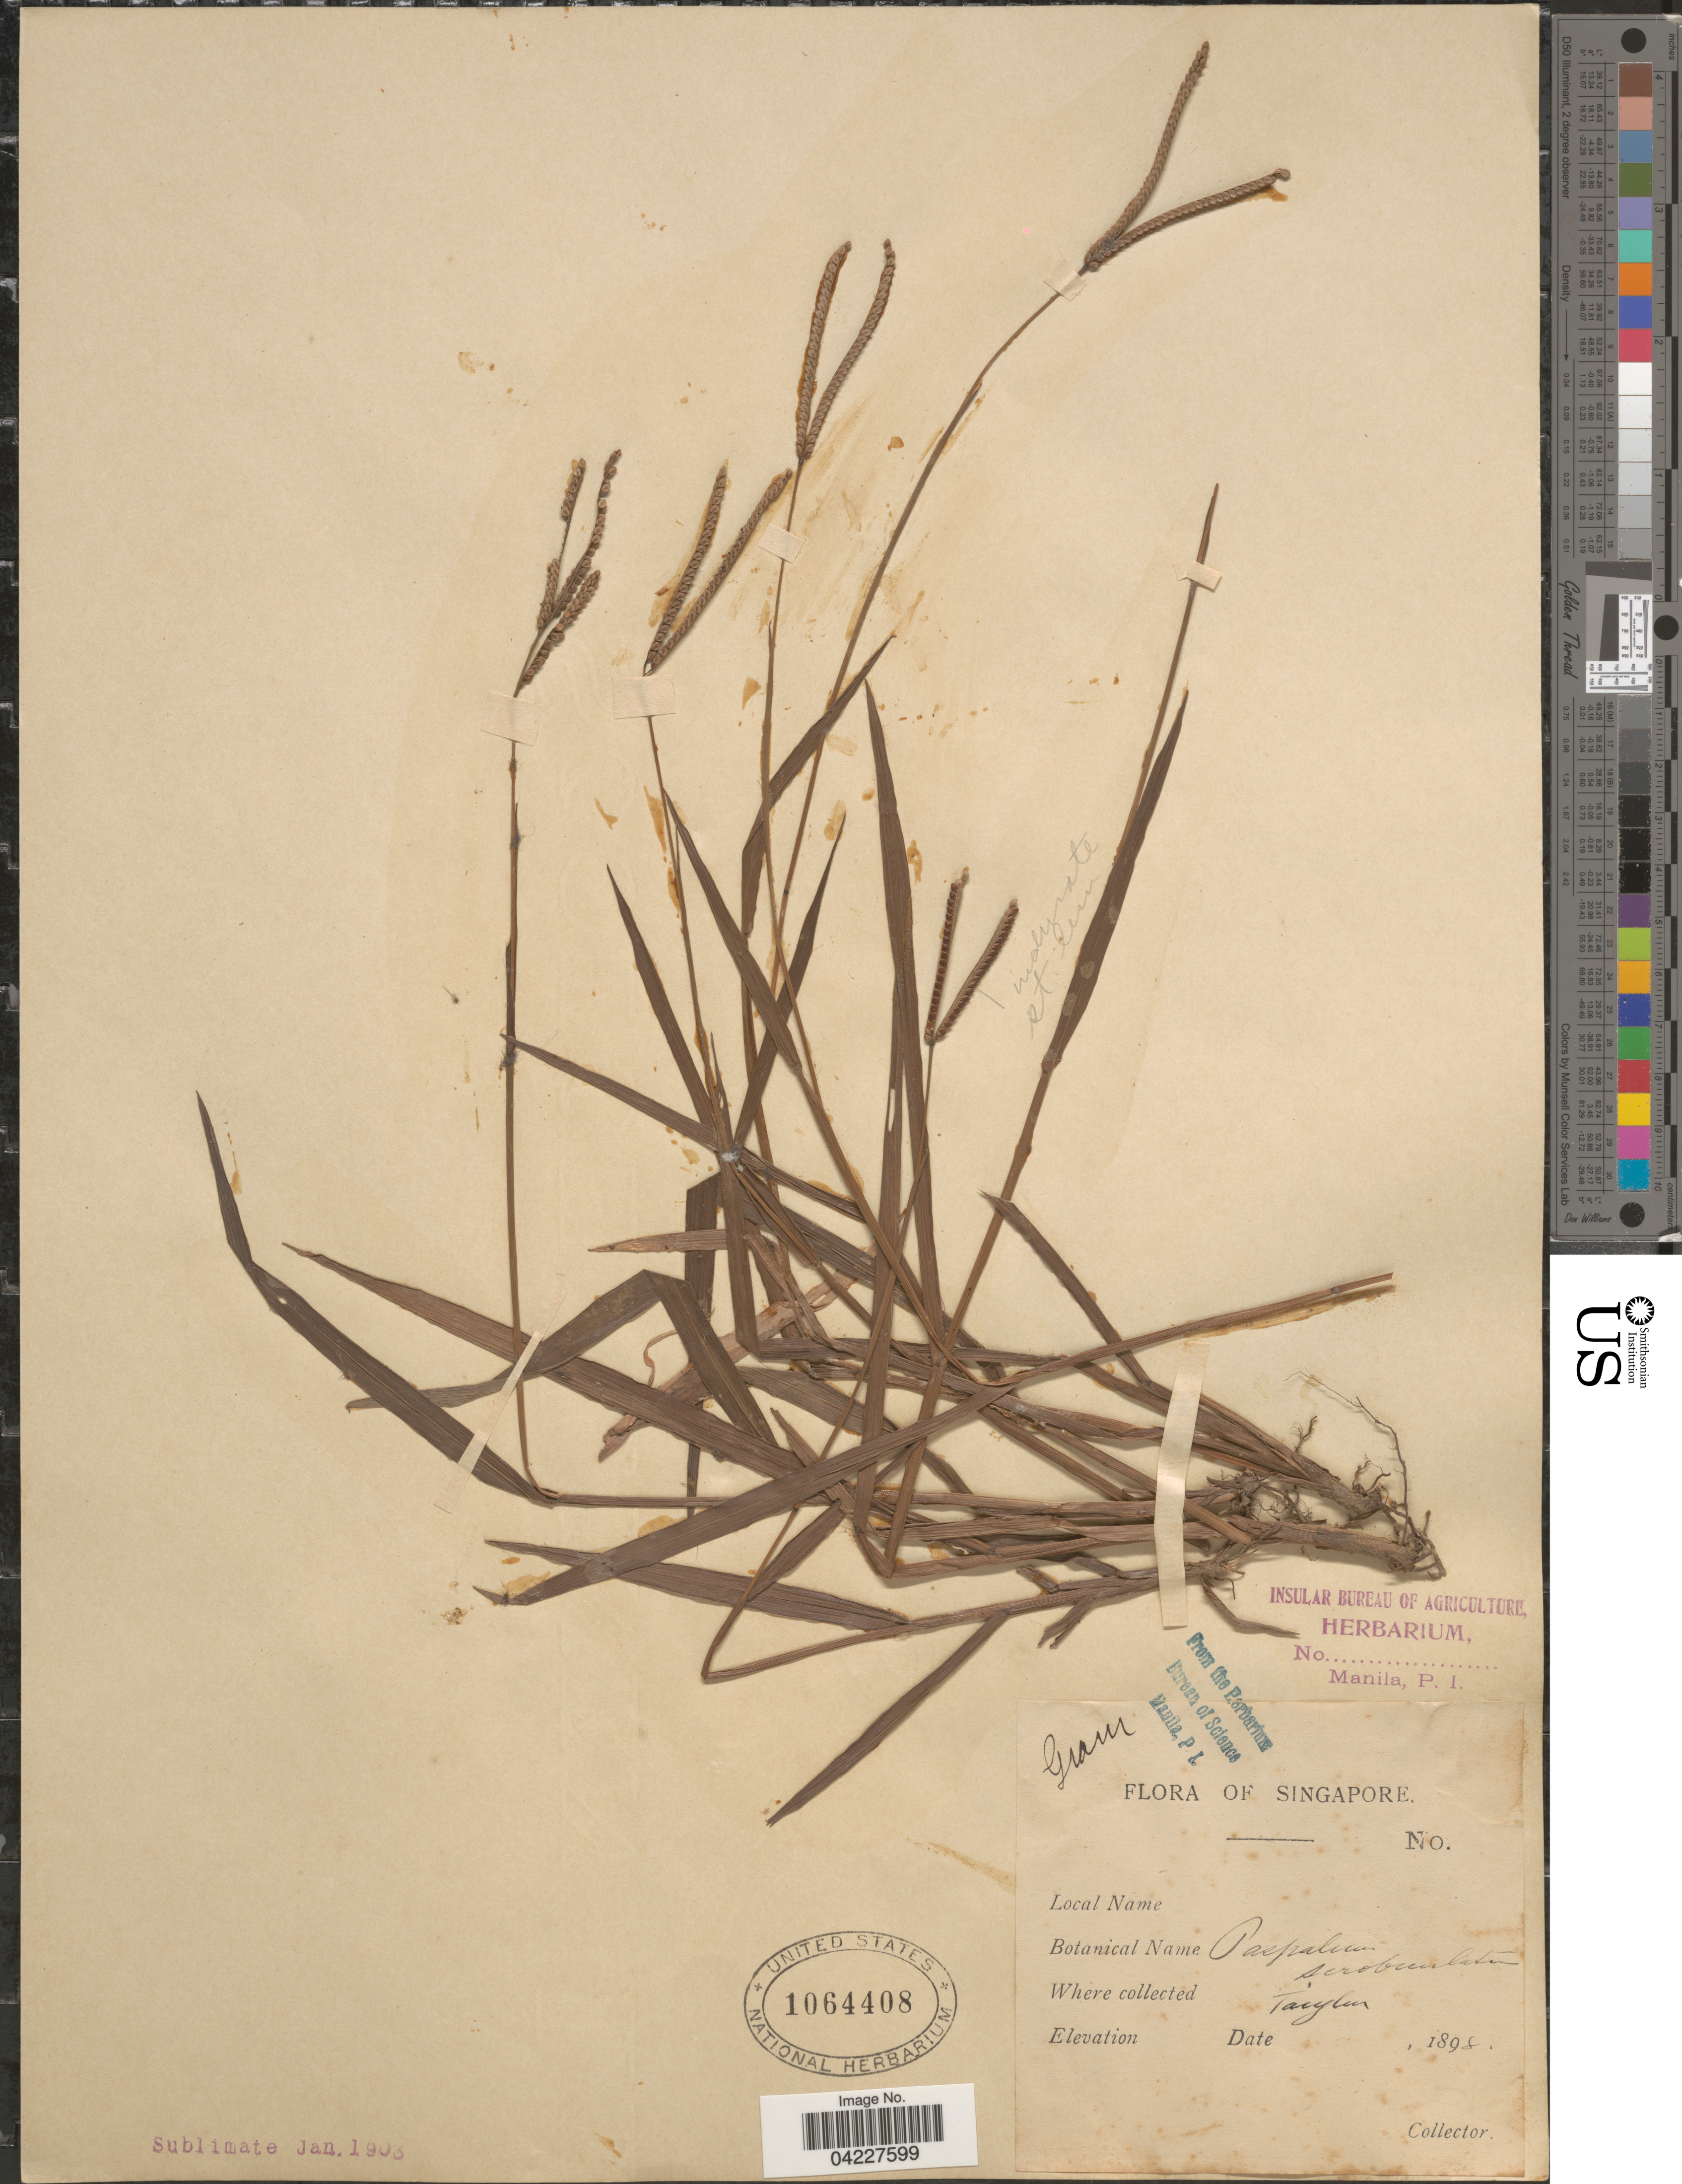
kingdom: Plantae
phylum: Tracheophyta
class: Liliopsida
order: Poales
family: Poaceae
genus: Paspalum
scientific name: Paspalum scrobiculatum var. bispicatum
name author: Hack. ex Merr.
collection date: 1898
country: Singapore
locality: Taylon.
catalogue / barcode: US 1064408